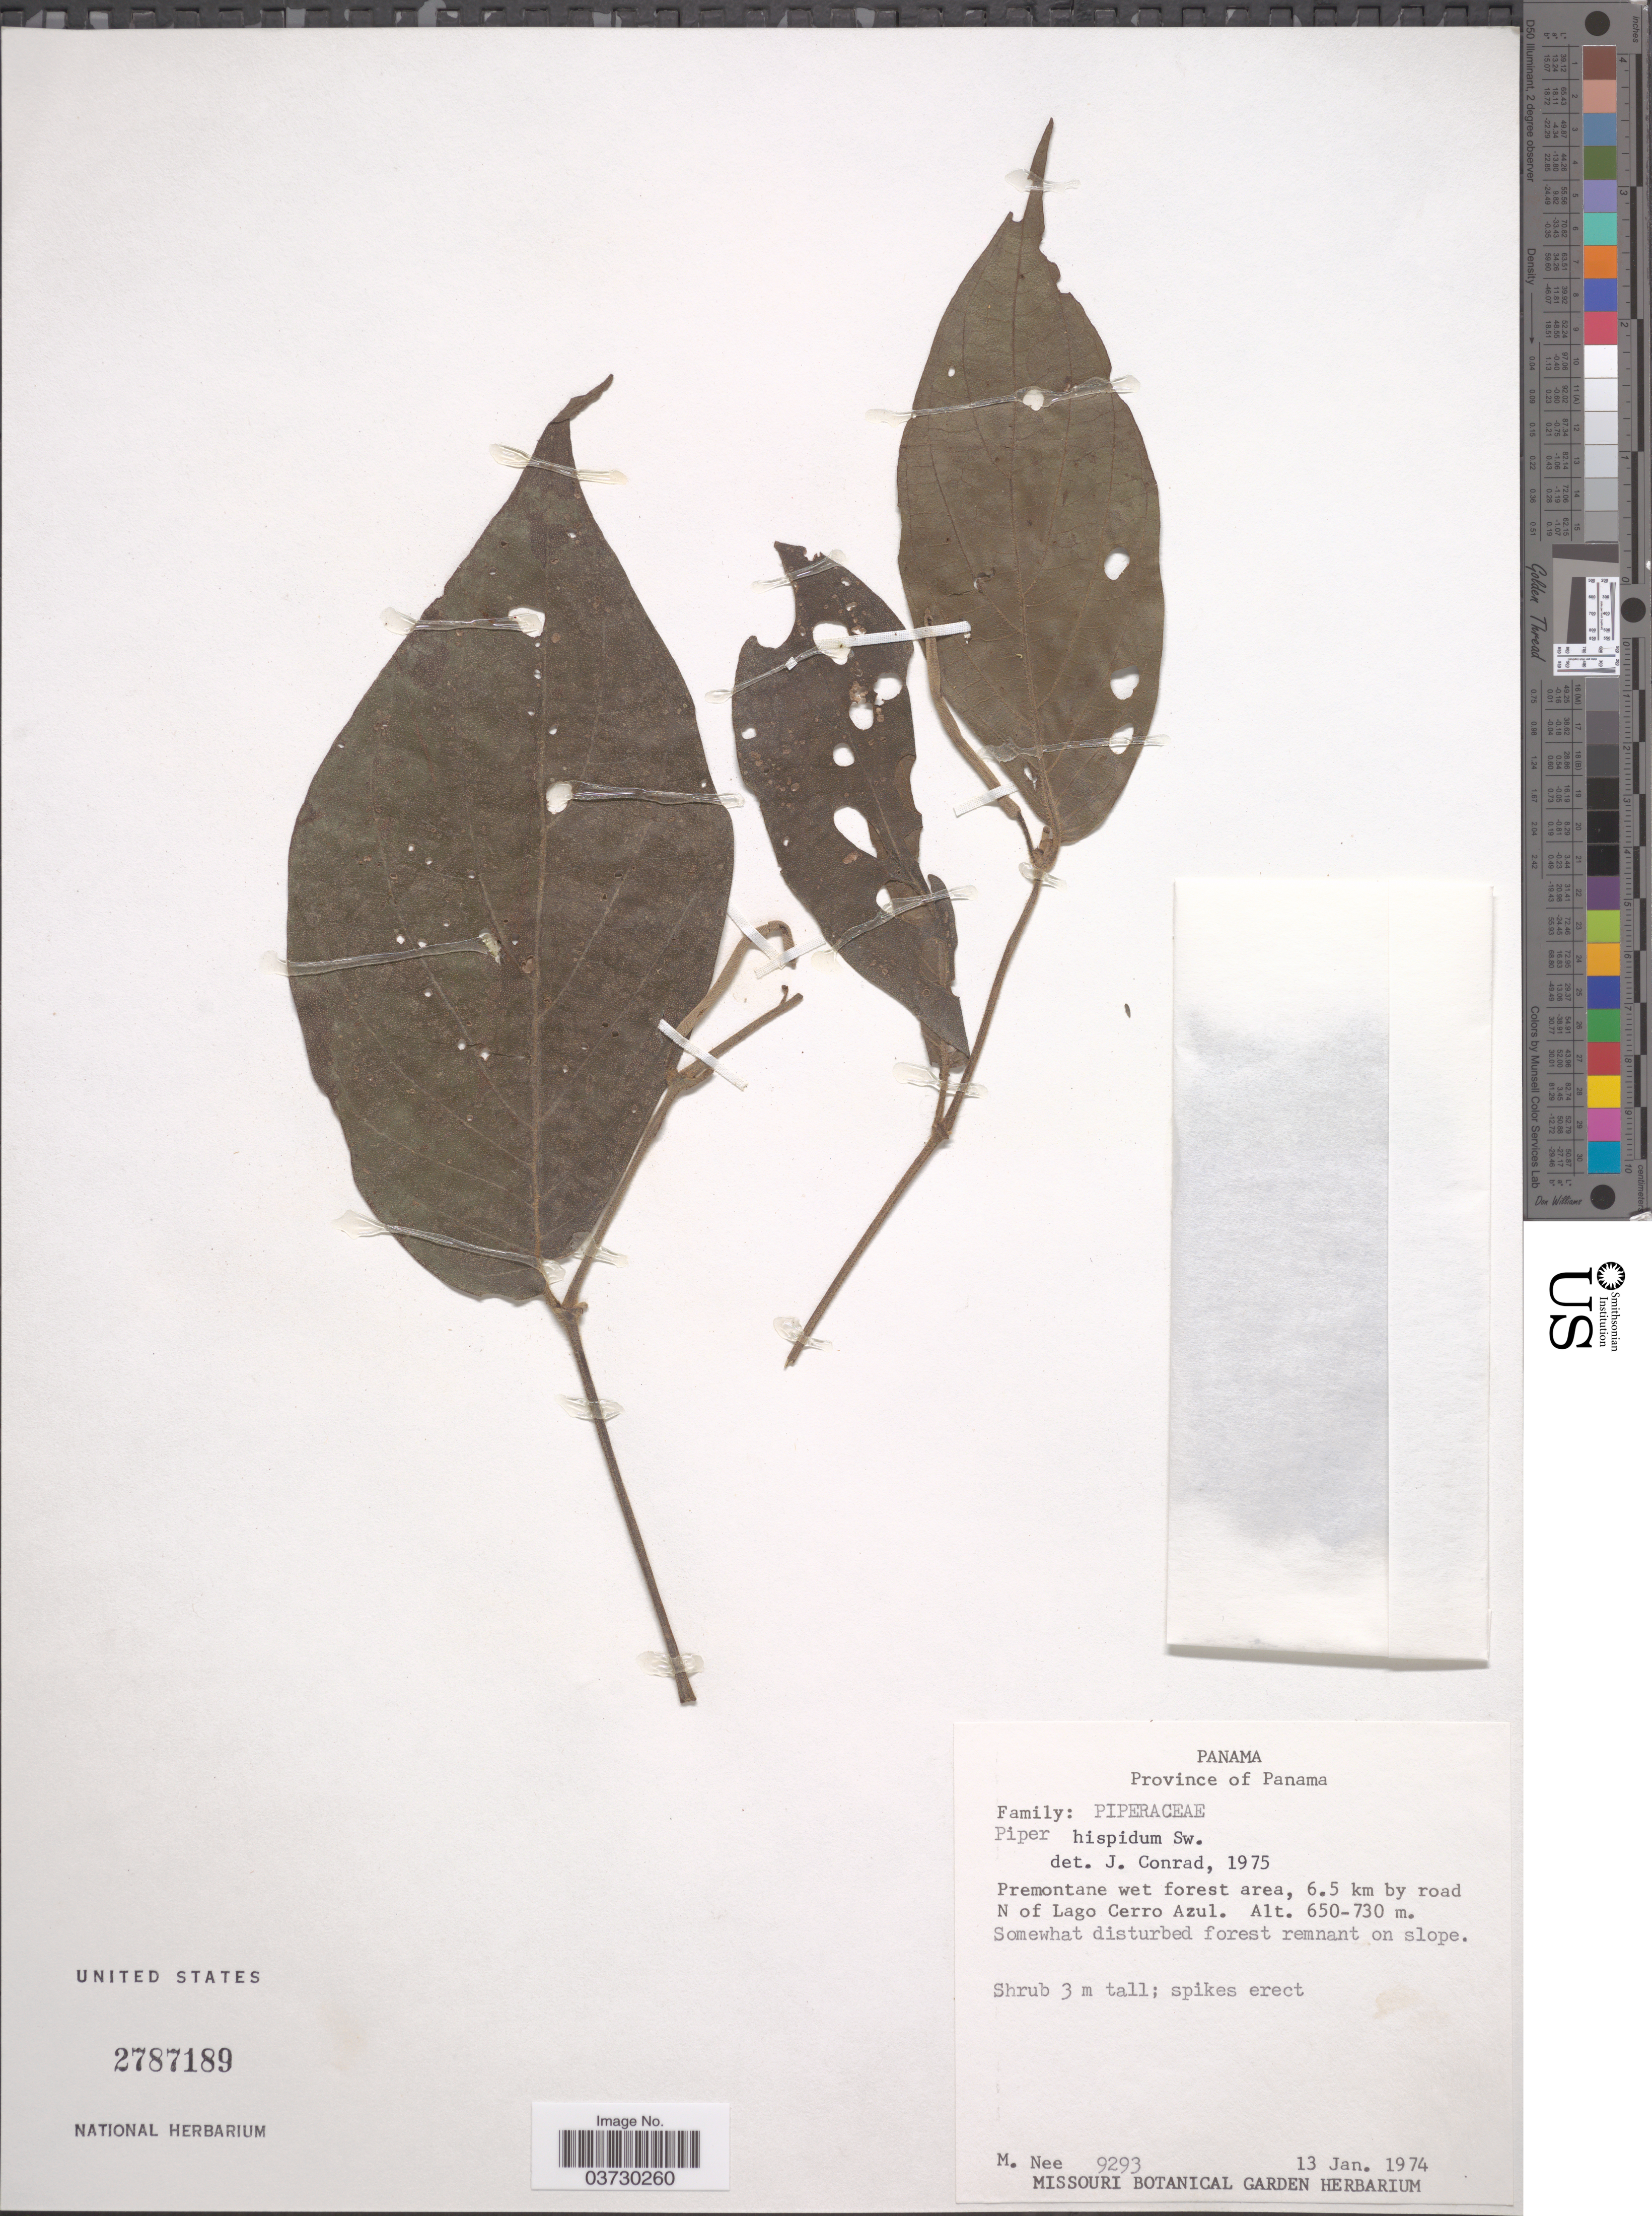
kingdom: Plantae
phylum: Tracheophyta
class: Magnoliopsida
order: Piperales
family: Piperaceae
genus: Piper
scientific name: Piper hispidum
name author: Sw.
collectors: M. Nee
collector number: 9293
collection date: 1974-01-13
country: Panama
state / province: Panamá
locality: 6.5 km by road N of Lago Cerro Azul.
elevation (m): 650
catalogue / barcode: US 2787189